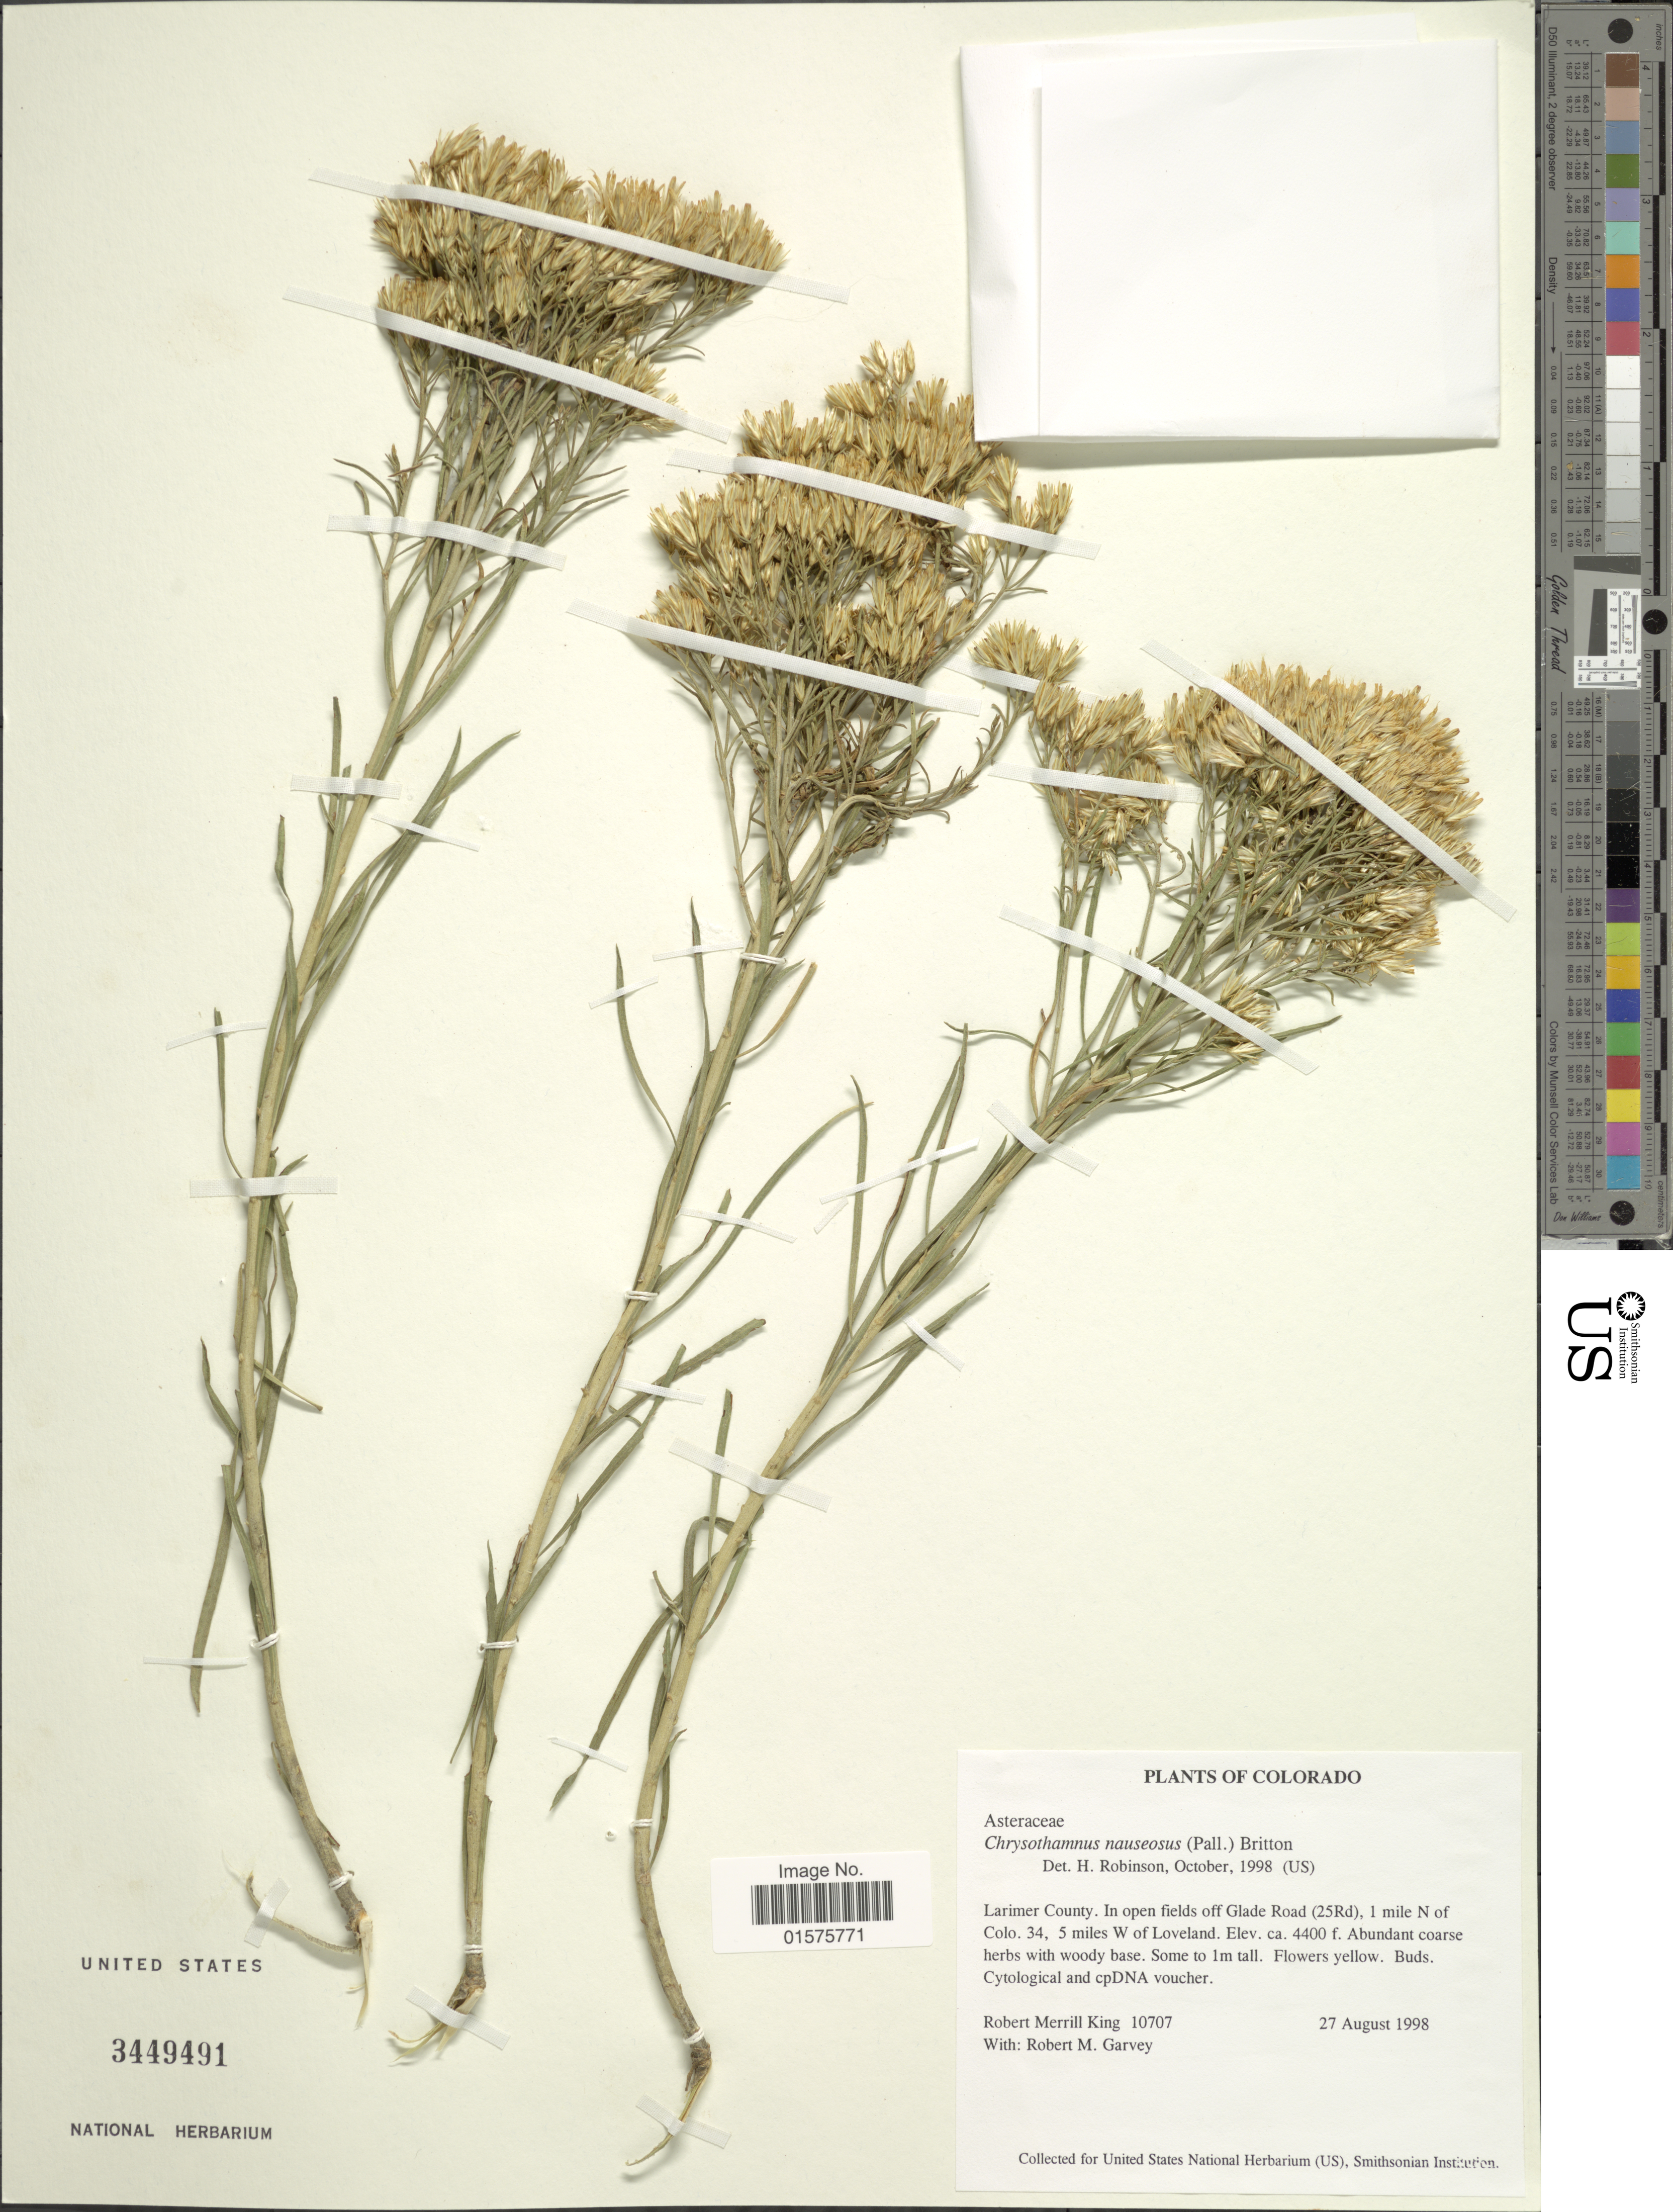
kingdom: Plantae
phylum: Tracheophyta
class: Magnoliopsida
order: Asterales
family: Asteraceae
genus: Ericameria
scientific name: Ericameria nauseosa var. nauseosa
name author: (Pall. ex Pursh) G.L. Nesom & G.I. Baird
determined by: Urbatsch, Lowell E., Curator (LSU), Louisiana State University (UNITED STATES)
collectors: R. M. King & R. Garvey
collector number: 10707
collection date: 1998-08-27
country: United States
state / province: Colorado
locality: Larimer County. off Glade Road (25Rd), 1 mile N of Colo. 34, 5 miles W of Loveland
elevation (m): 1341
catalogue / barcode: US 3449491